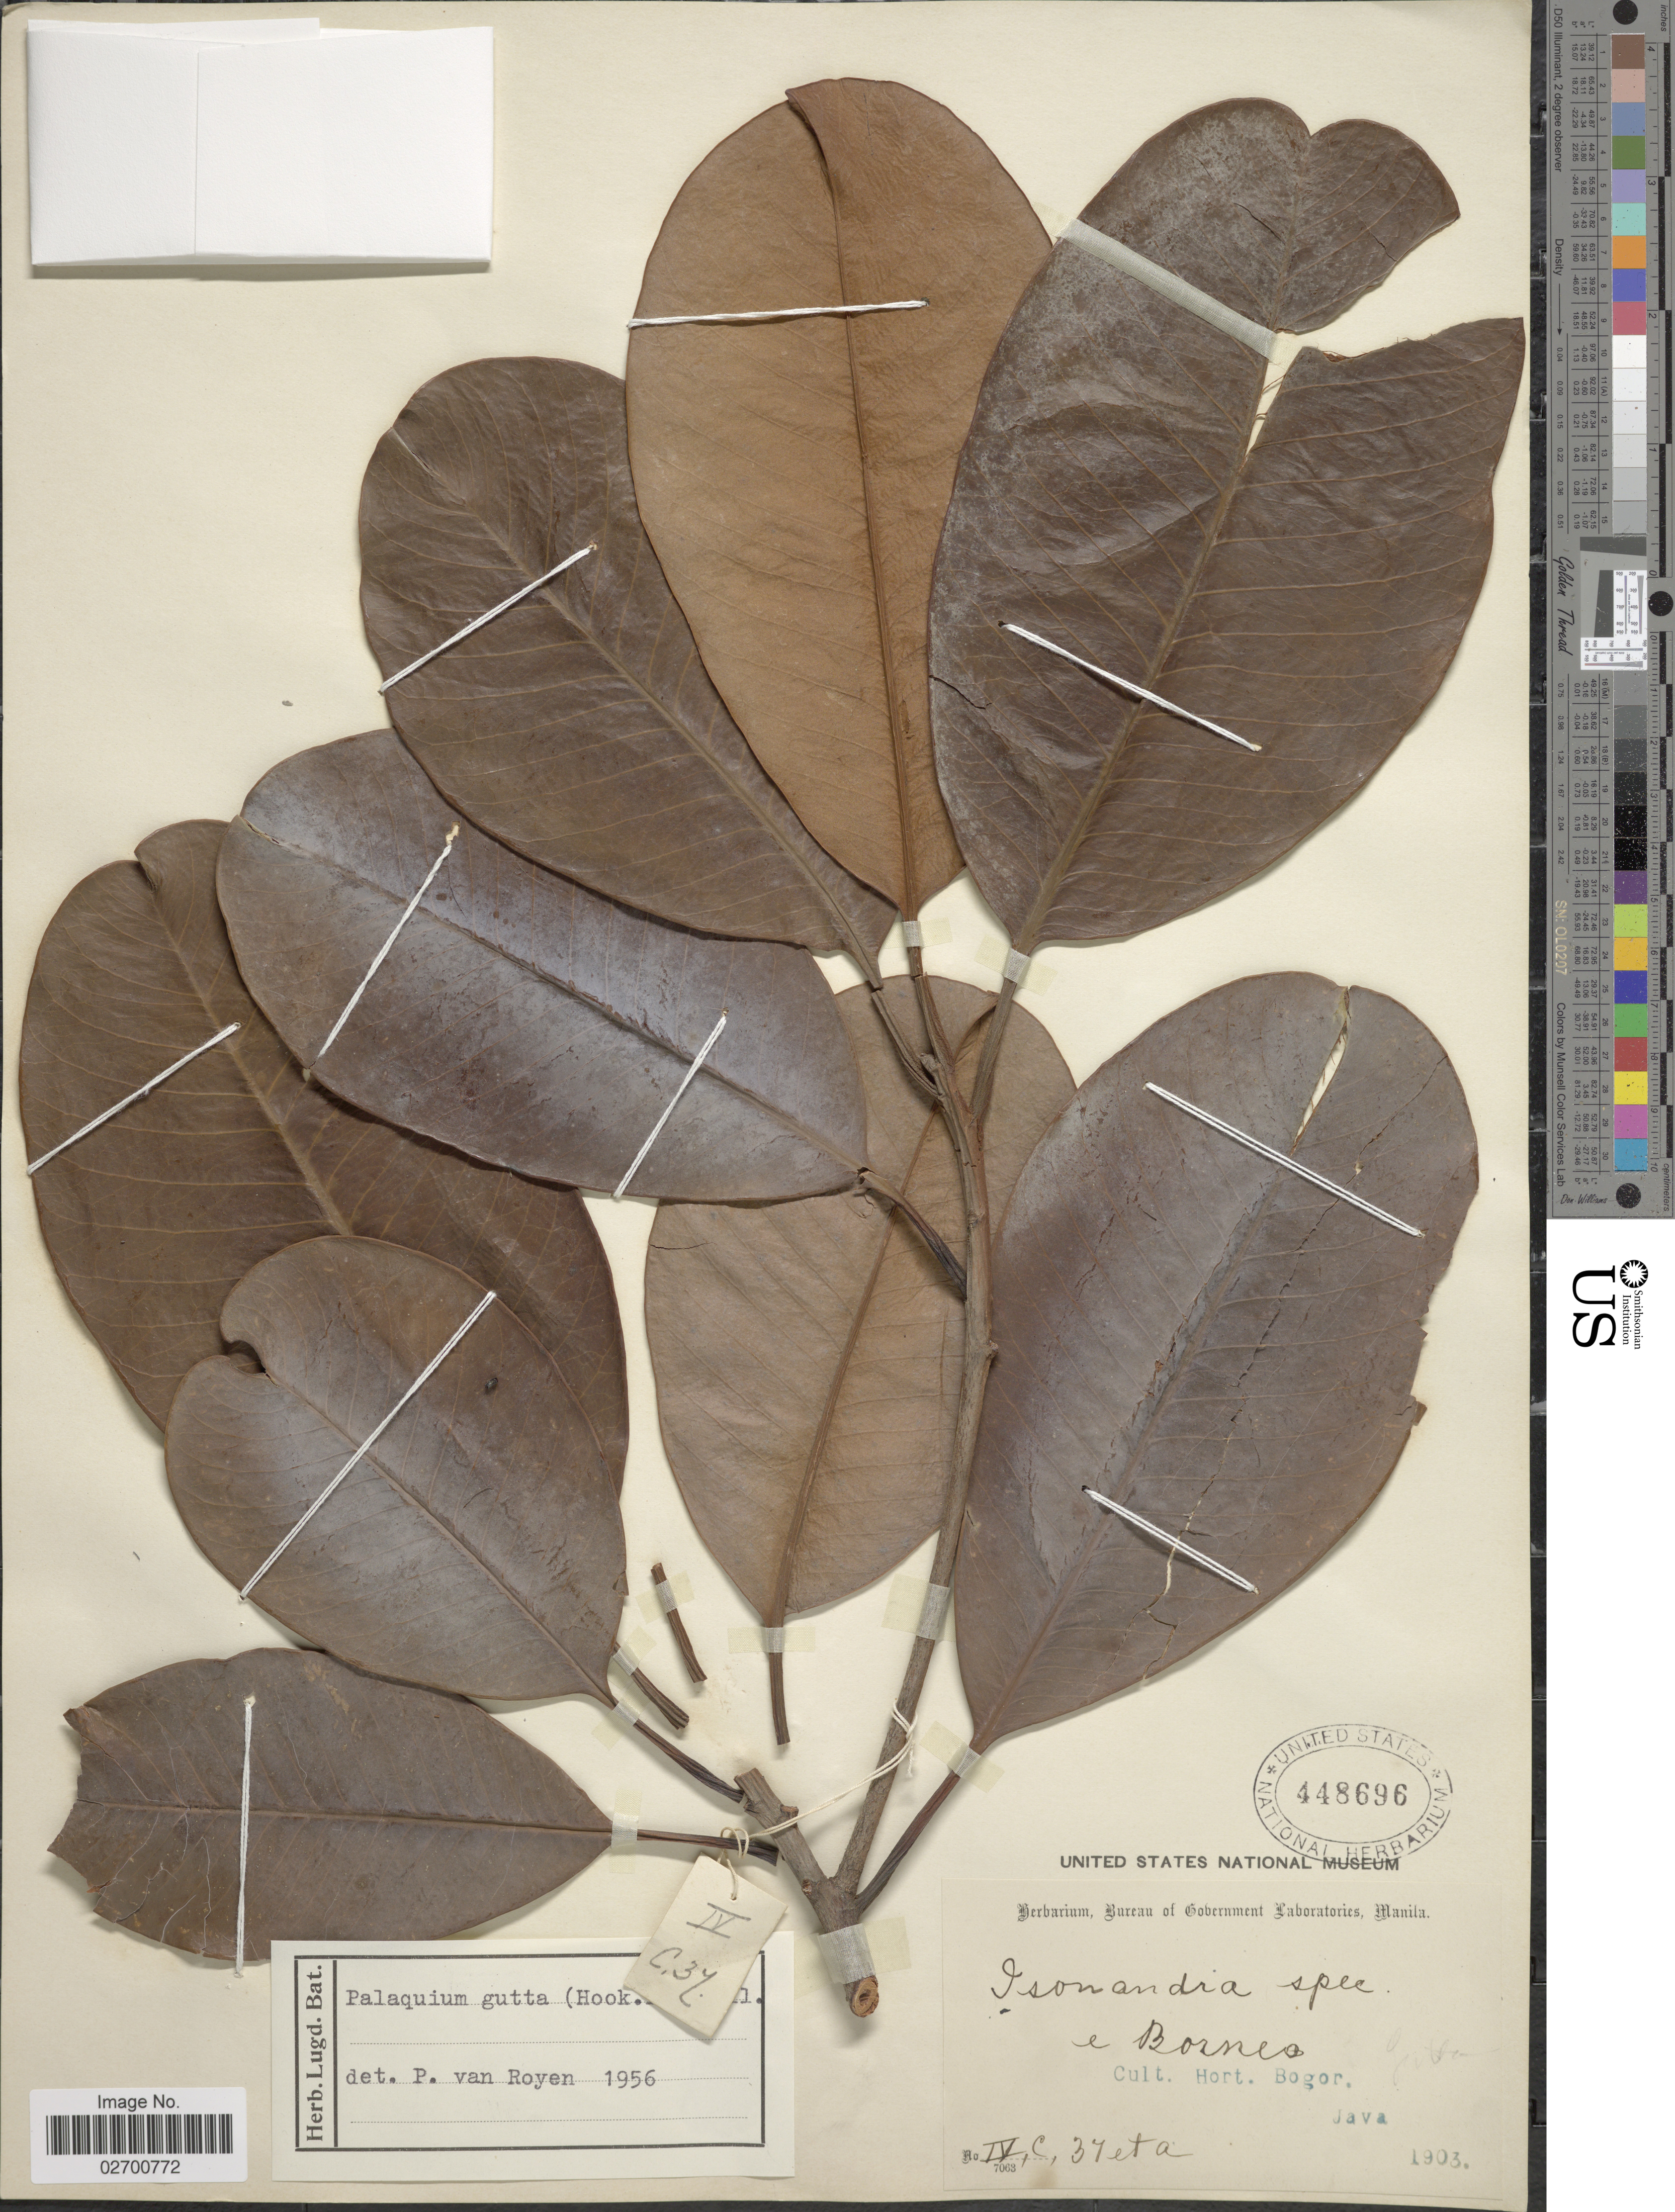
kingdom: Plantae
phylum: Tracheophyta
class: Magnoliopsida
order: Ericales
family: Sapotaceae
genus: Palaquium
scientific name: Palaquium gutta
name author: (Hook.) Baill.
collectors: Ex herb. Bureau of Government Laboratories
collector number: IV,C,37eta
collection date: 1903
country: Indonesia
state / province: Java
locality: Cult. Hort. Bogor. e Borneo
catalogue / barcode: US 448696